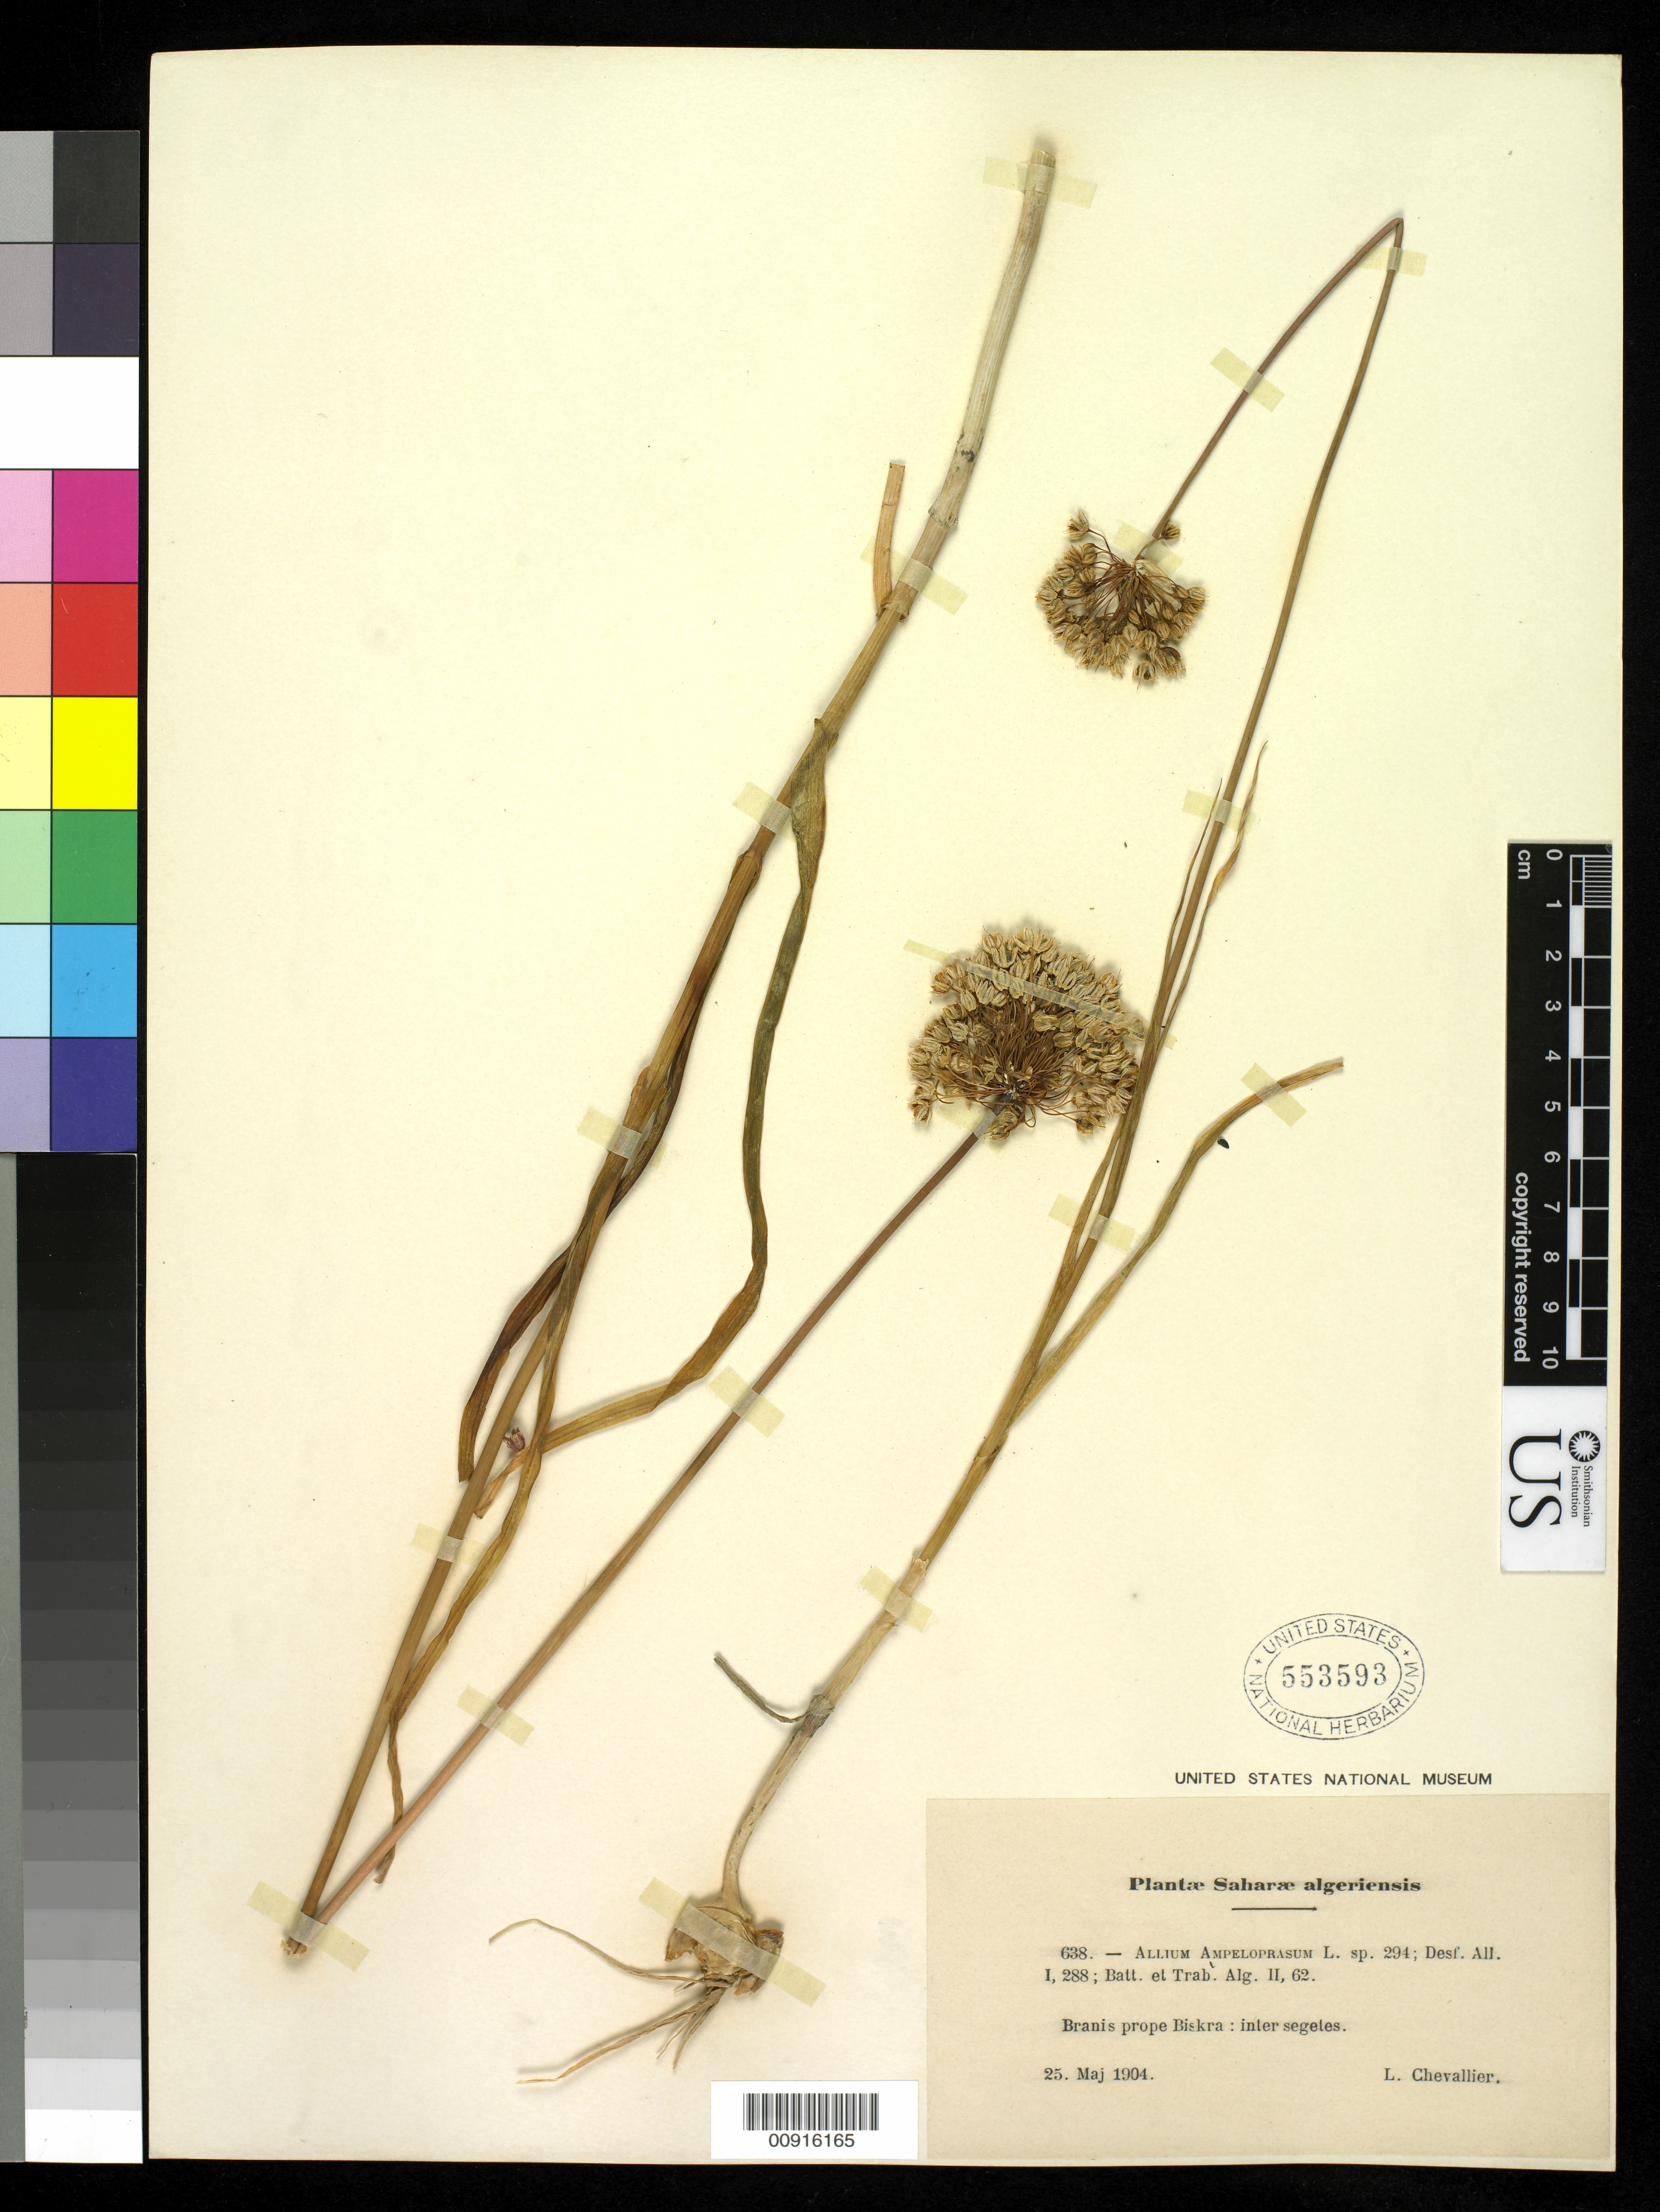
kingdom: Plantae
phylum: Tracheophyta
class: Liliopsida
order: Asparagales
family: Amaryllidaceae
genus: Allium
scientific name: Allium ampeloprasum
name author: L.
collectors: L. Chevallier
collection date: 1904-05-25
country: Algeria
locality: Branis prope Biskra: inter segeles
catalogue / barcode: US 553593